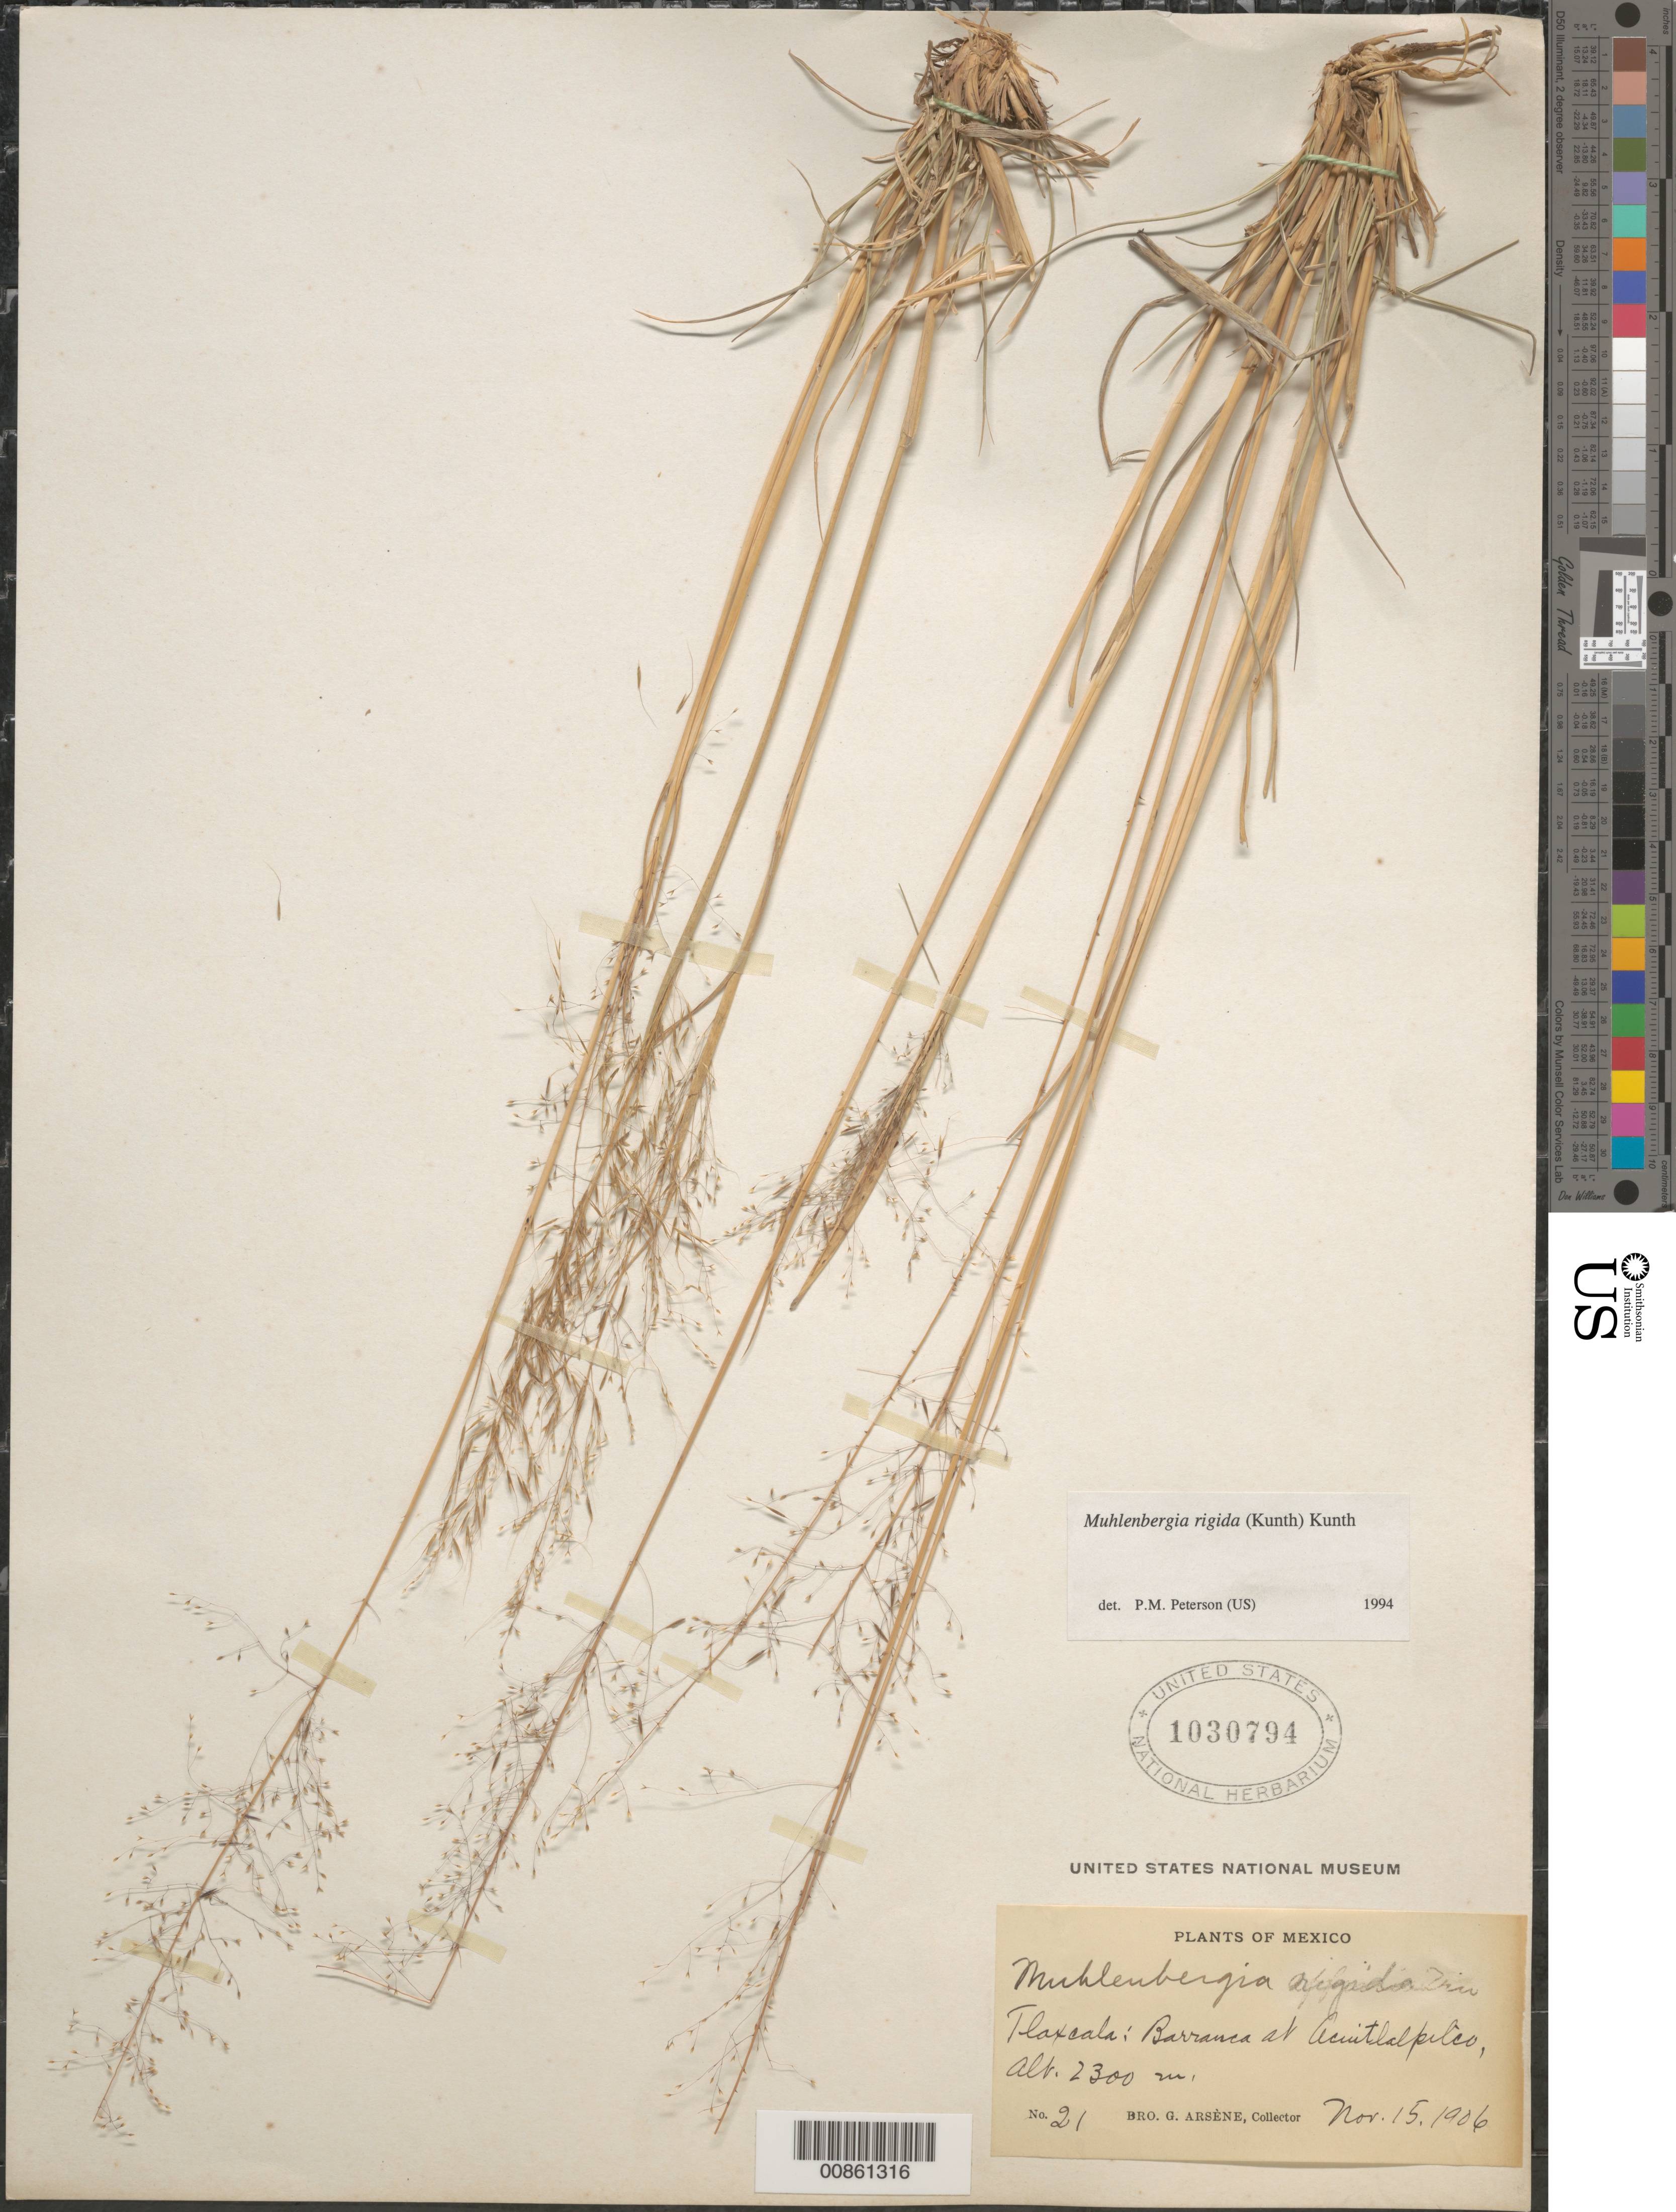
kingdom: Plantae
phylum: Tracheophyta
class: Liliopsida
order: Poales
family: Poaceae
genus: Muhlenbergia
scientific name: Muhlenbergia rigida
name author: (Kunth) Kunth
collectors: Bro. G. Arsène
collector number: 21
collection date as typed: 15 Nov 1906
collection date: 1906-11-15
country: Mexico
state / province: Tlaxcala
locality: Barranca Acuitlalpilco, Tlax.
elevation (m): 2300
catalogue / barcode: US 1030794